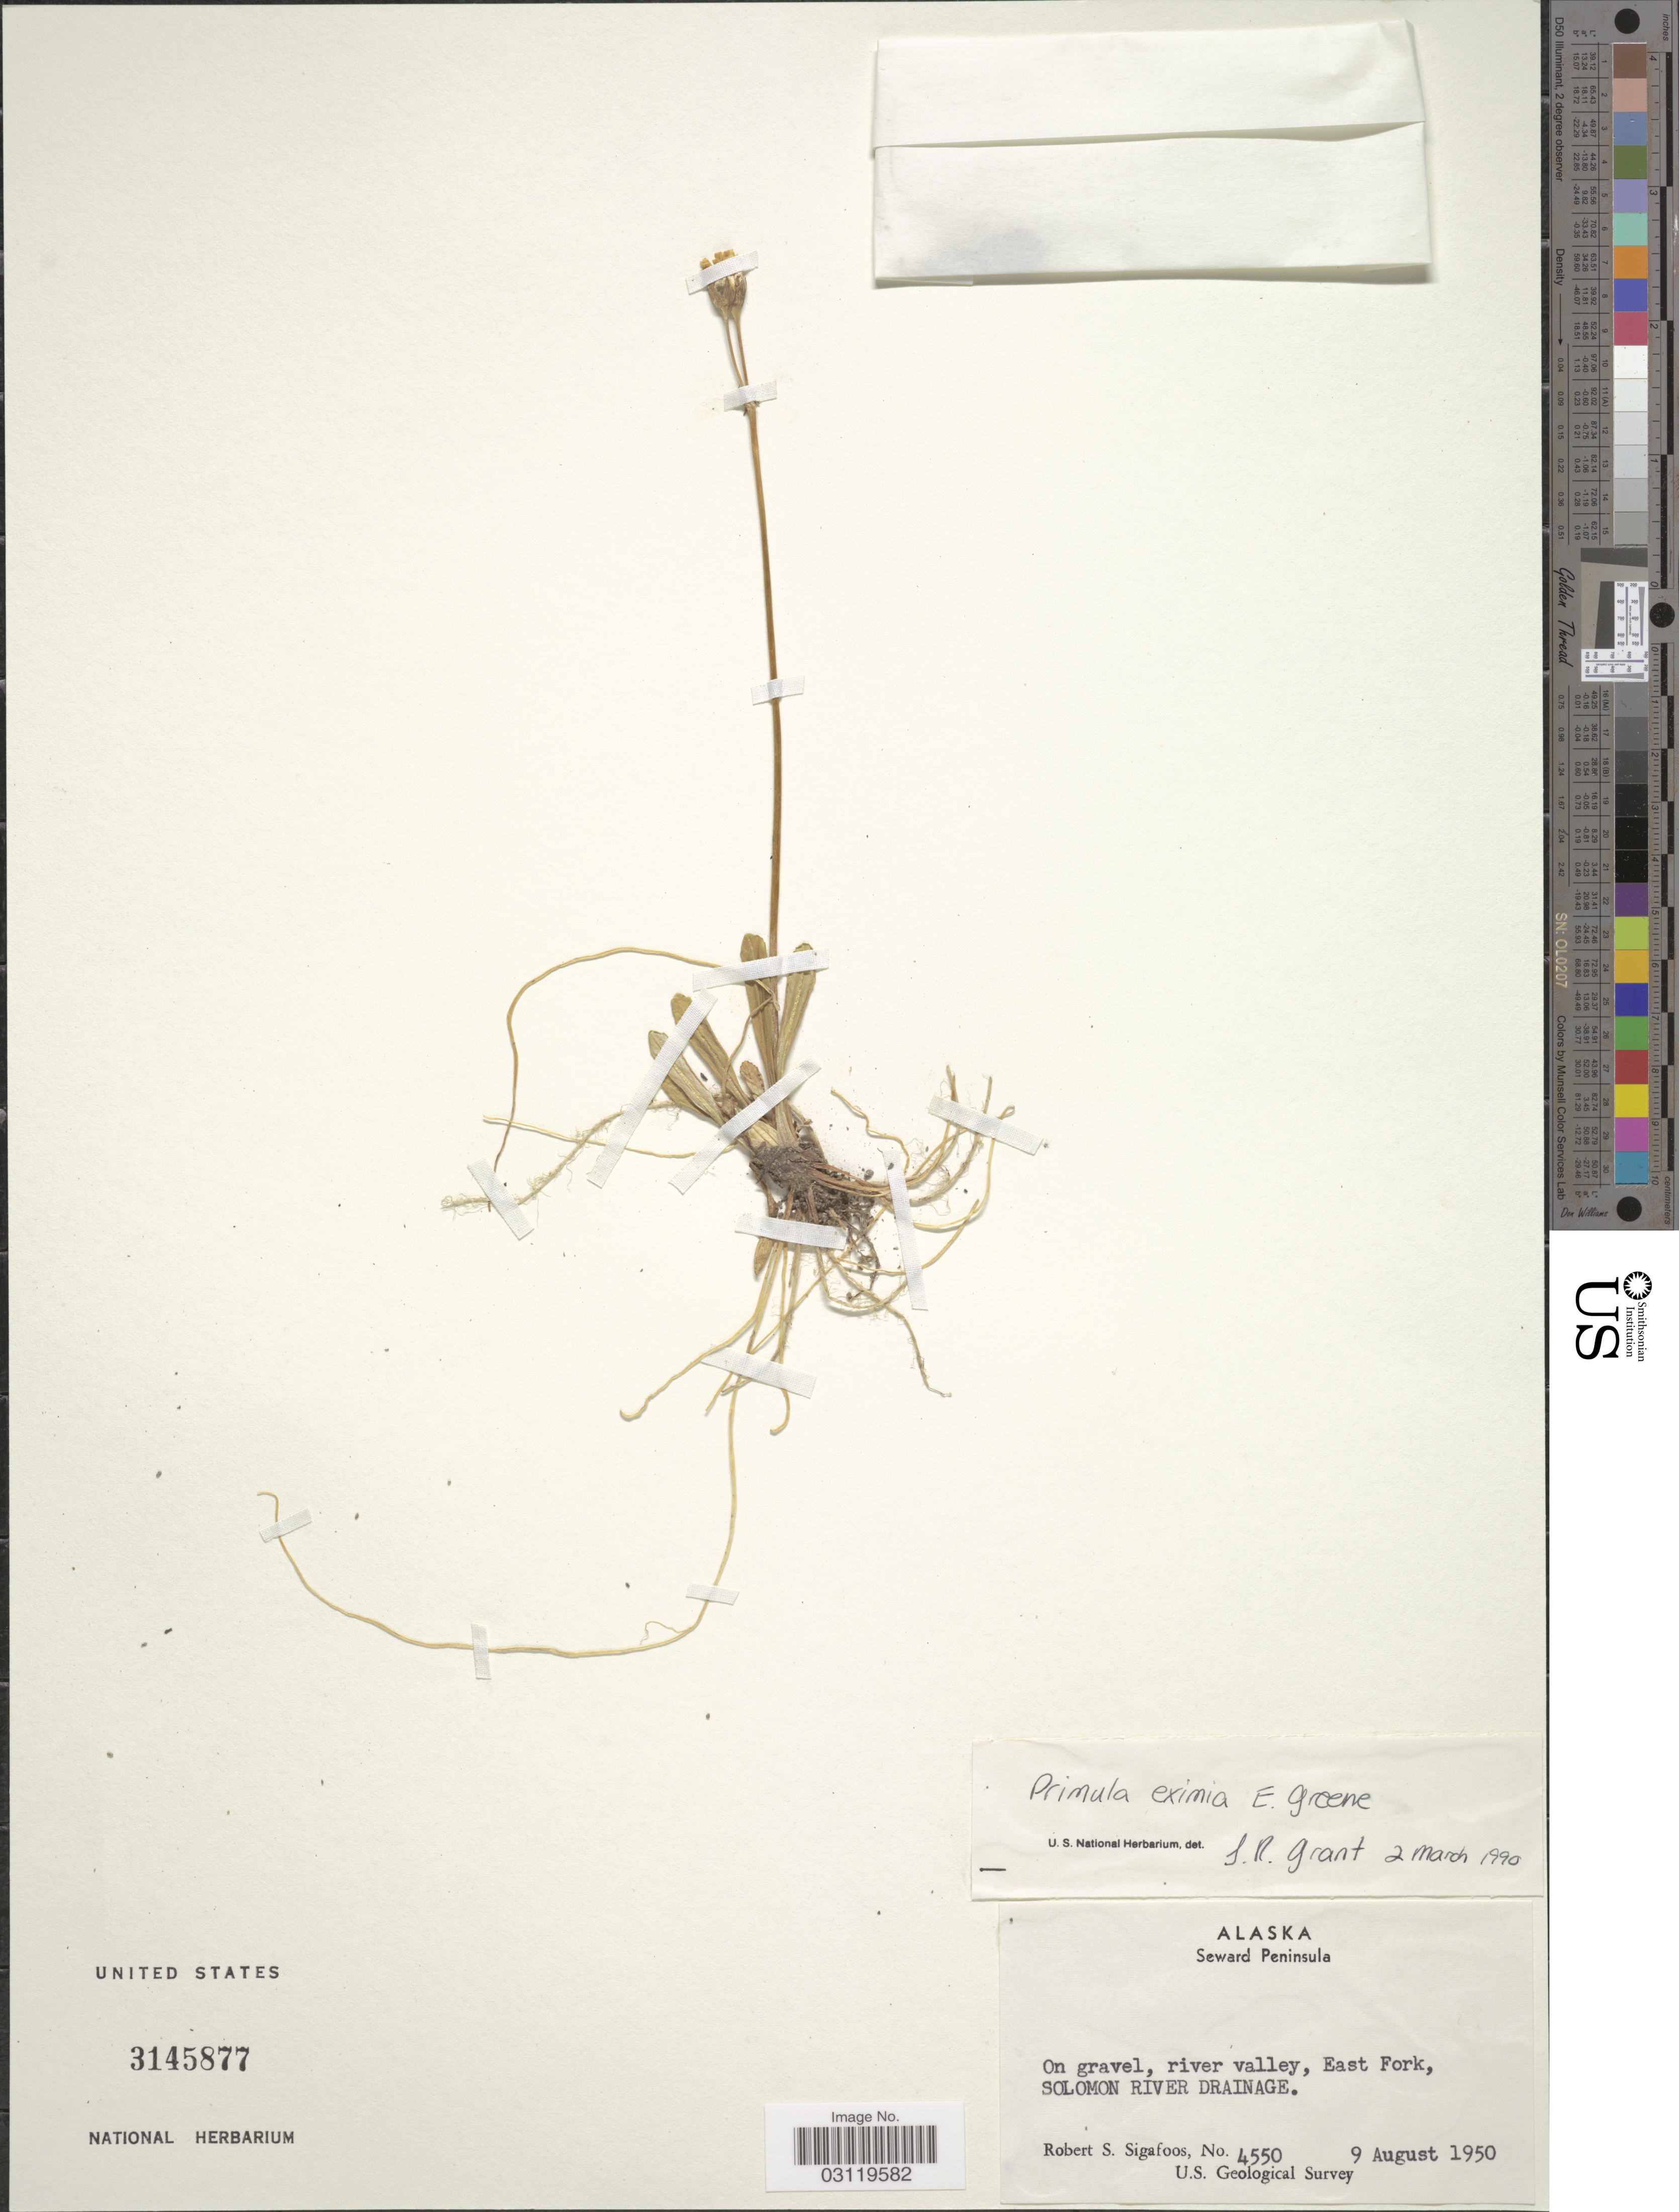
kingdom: Plantae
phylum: Tracheophyta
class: Magnoliopsida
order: Ericales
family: Primulaceae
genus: Primula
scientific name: Primula eximia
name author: Greene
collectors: R. Sigafoos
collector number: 4550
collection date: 1950-08-09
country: United States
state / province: Alaska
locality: On gravel, river valley, East Fork, Solomon River Drainage.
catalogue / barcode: US 3145877